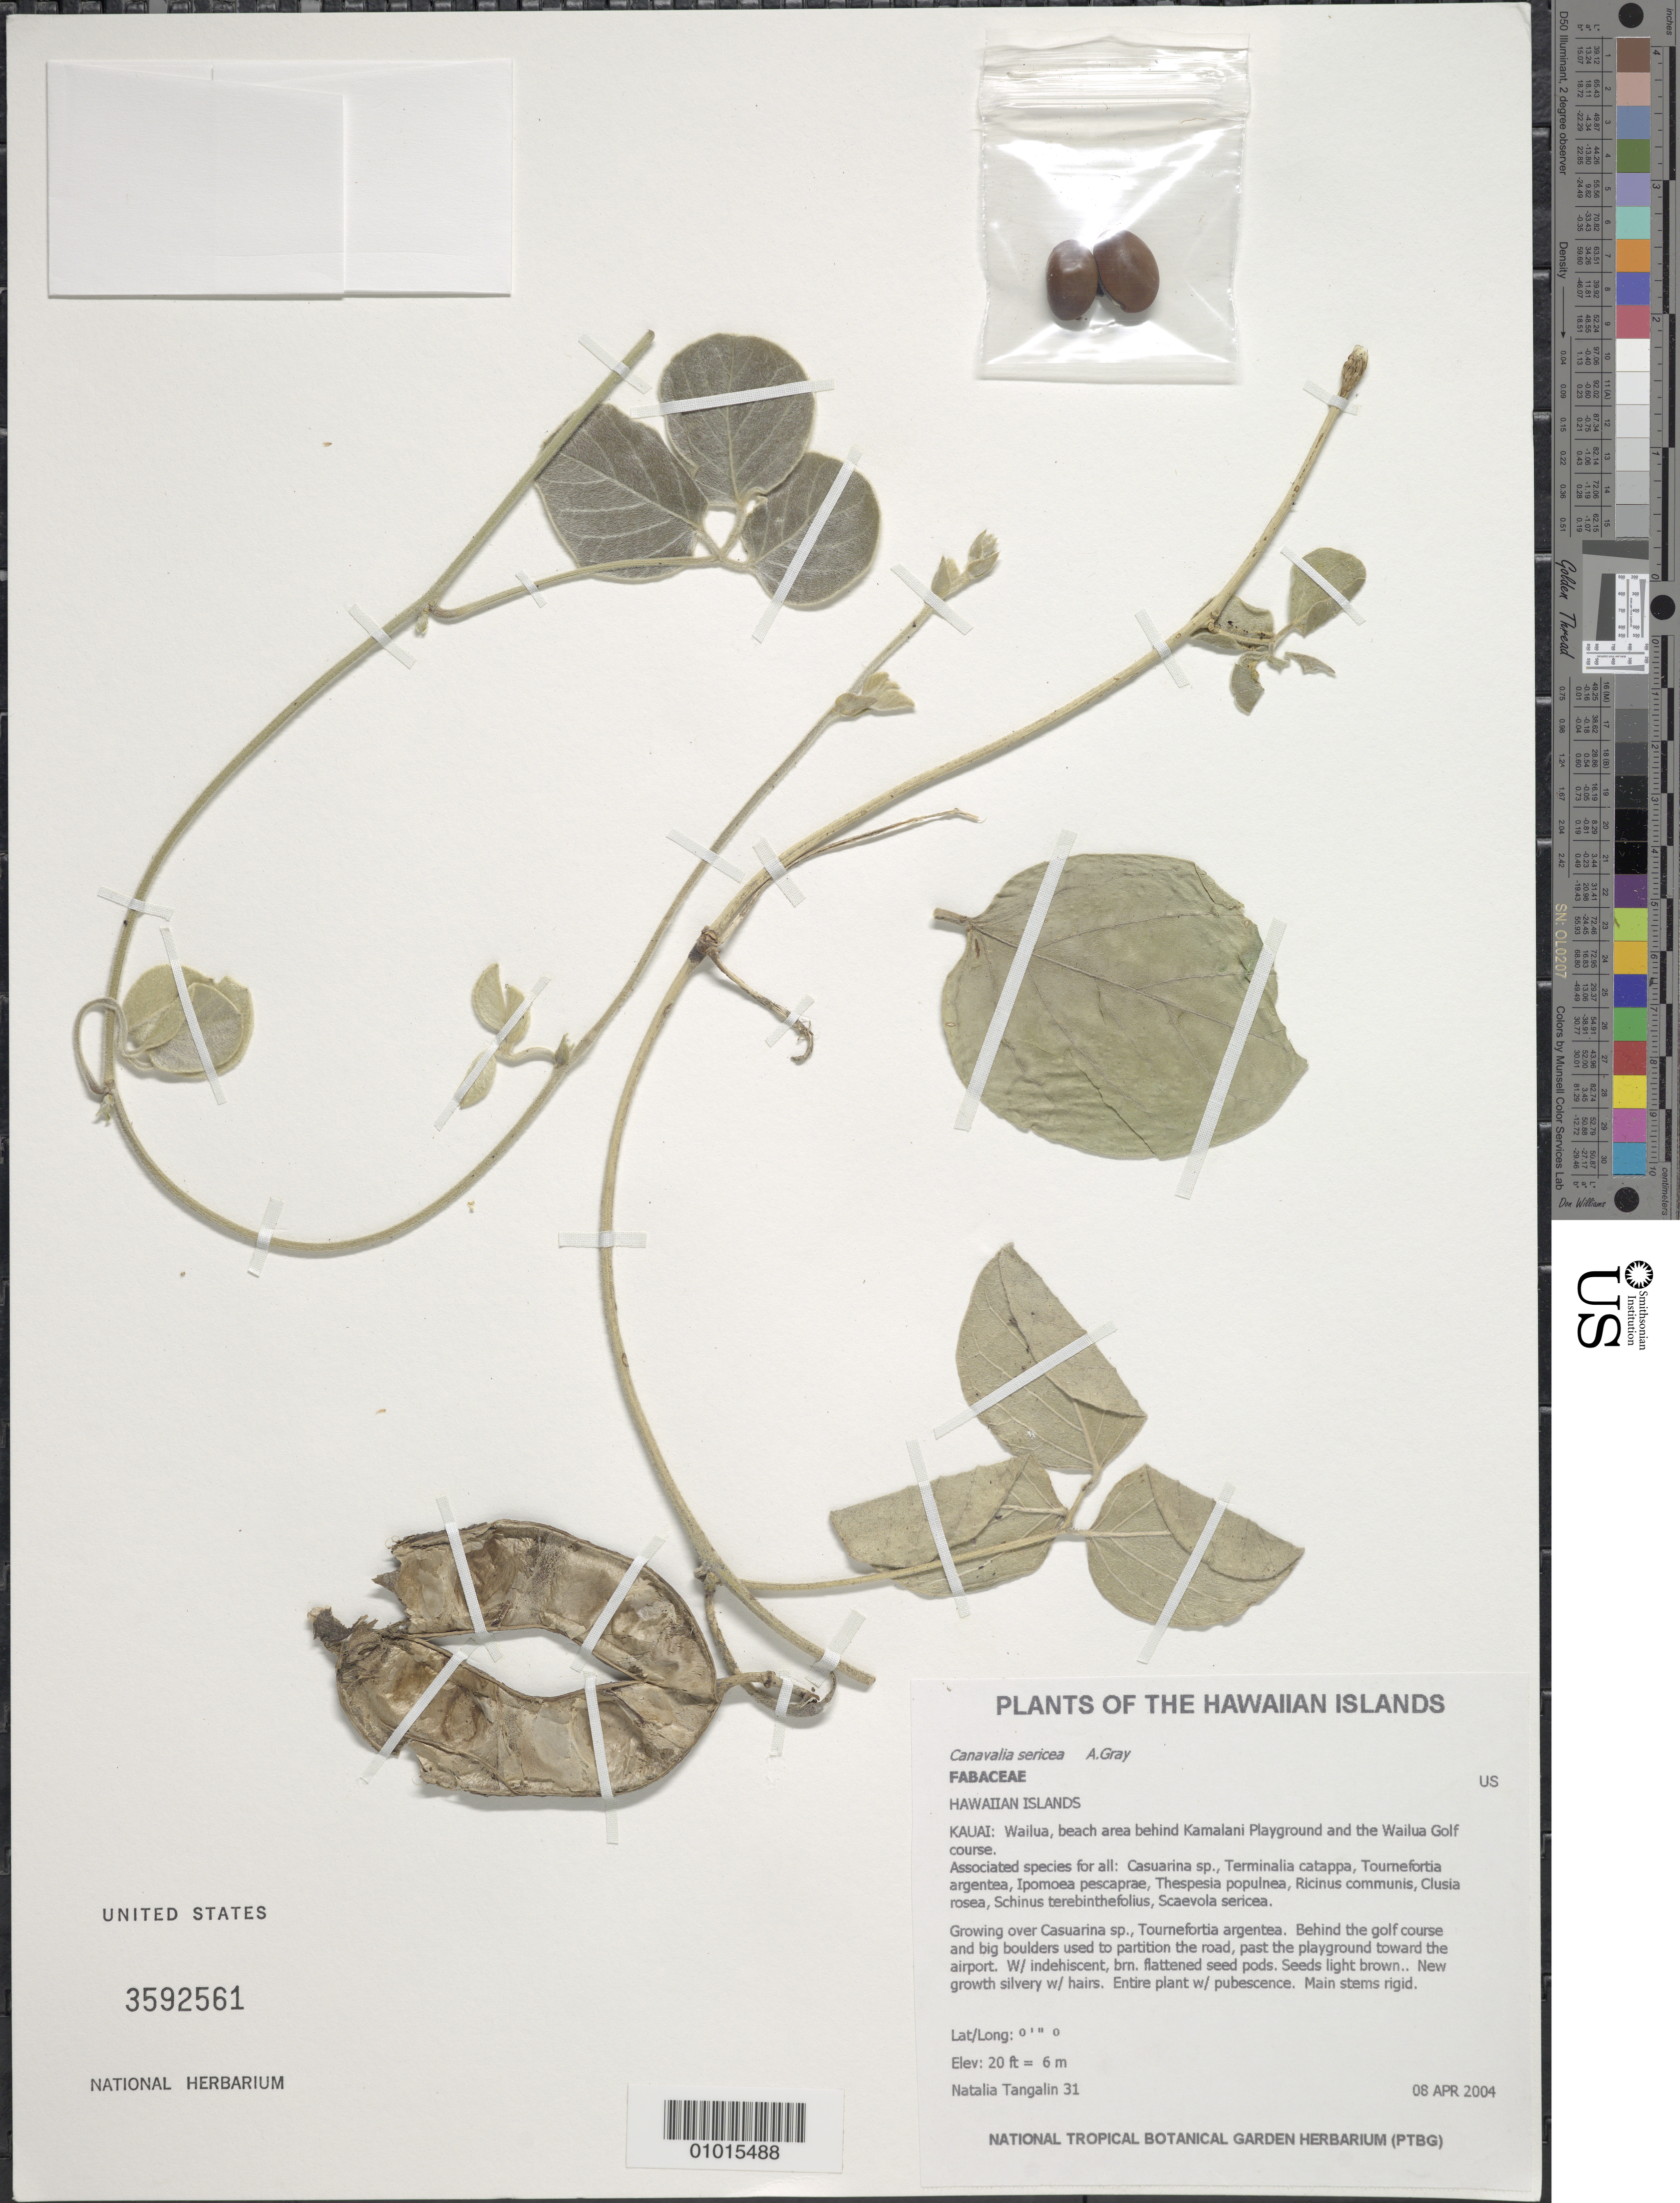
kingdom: Plantae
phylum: Tracheophyta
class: Magnoliopsida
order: Fabales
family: Fabaceae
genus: Canavalia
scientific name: Canavalia sericea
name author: A. Gray in Wilkes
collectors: N. Tangalin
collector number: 31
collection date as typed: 8 Apr 2004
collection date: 2004-04-08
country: United States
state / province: Hawaii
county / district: Kauai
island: Kaua'i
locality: Wailua, beach area behind Kamalani Playground and the Wailua Golf Course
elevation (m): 6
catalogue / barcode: US 3592561